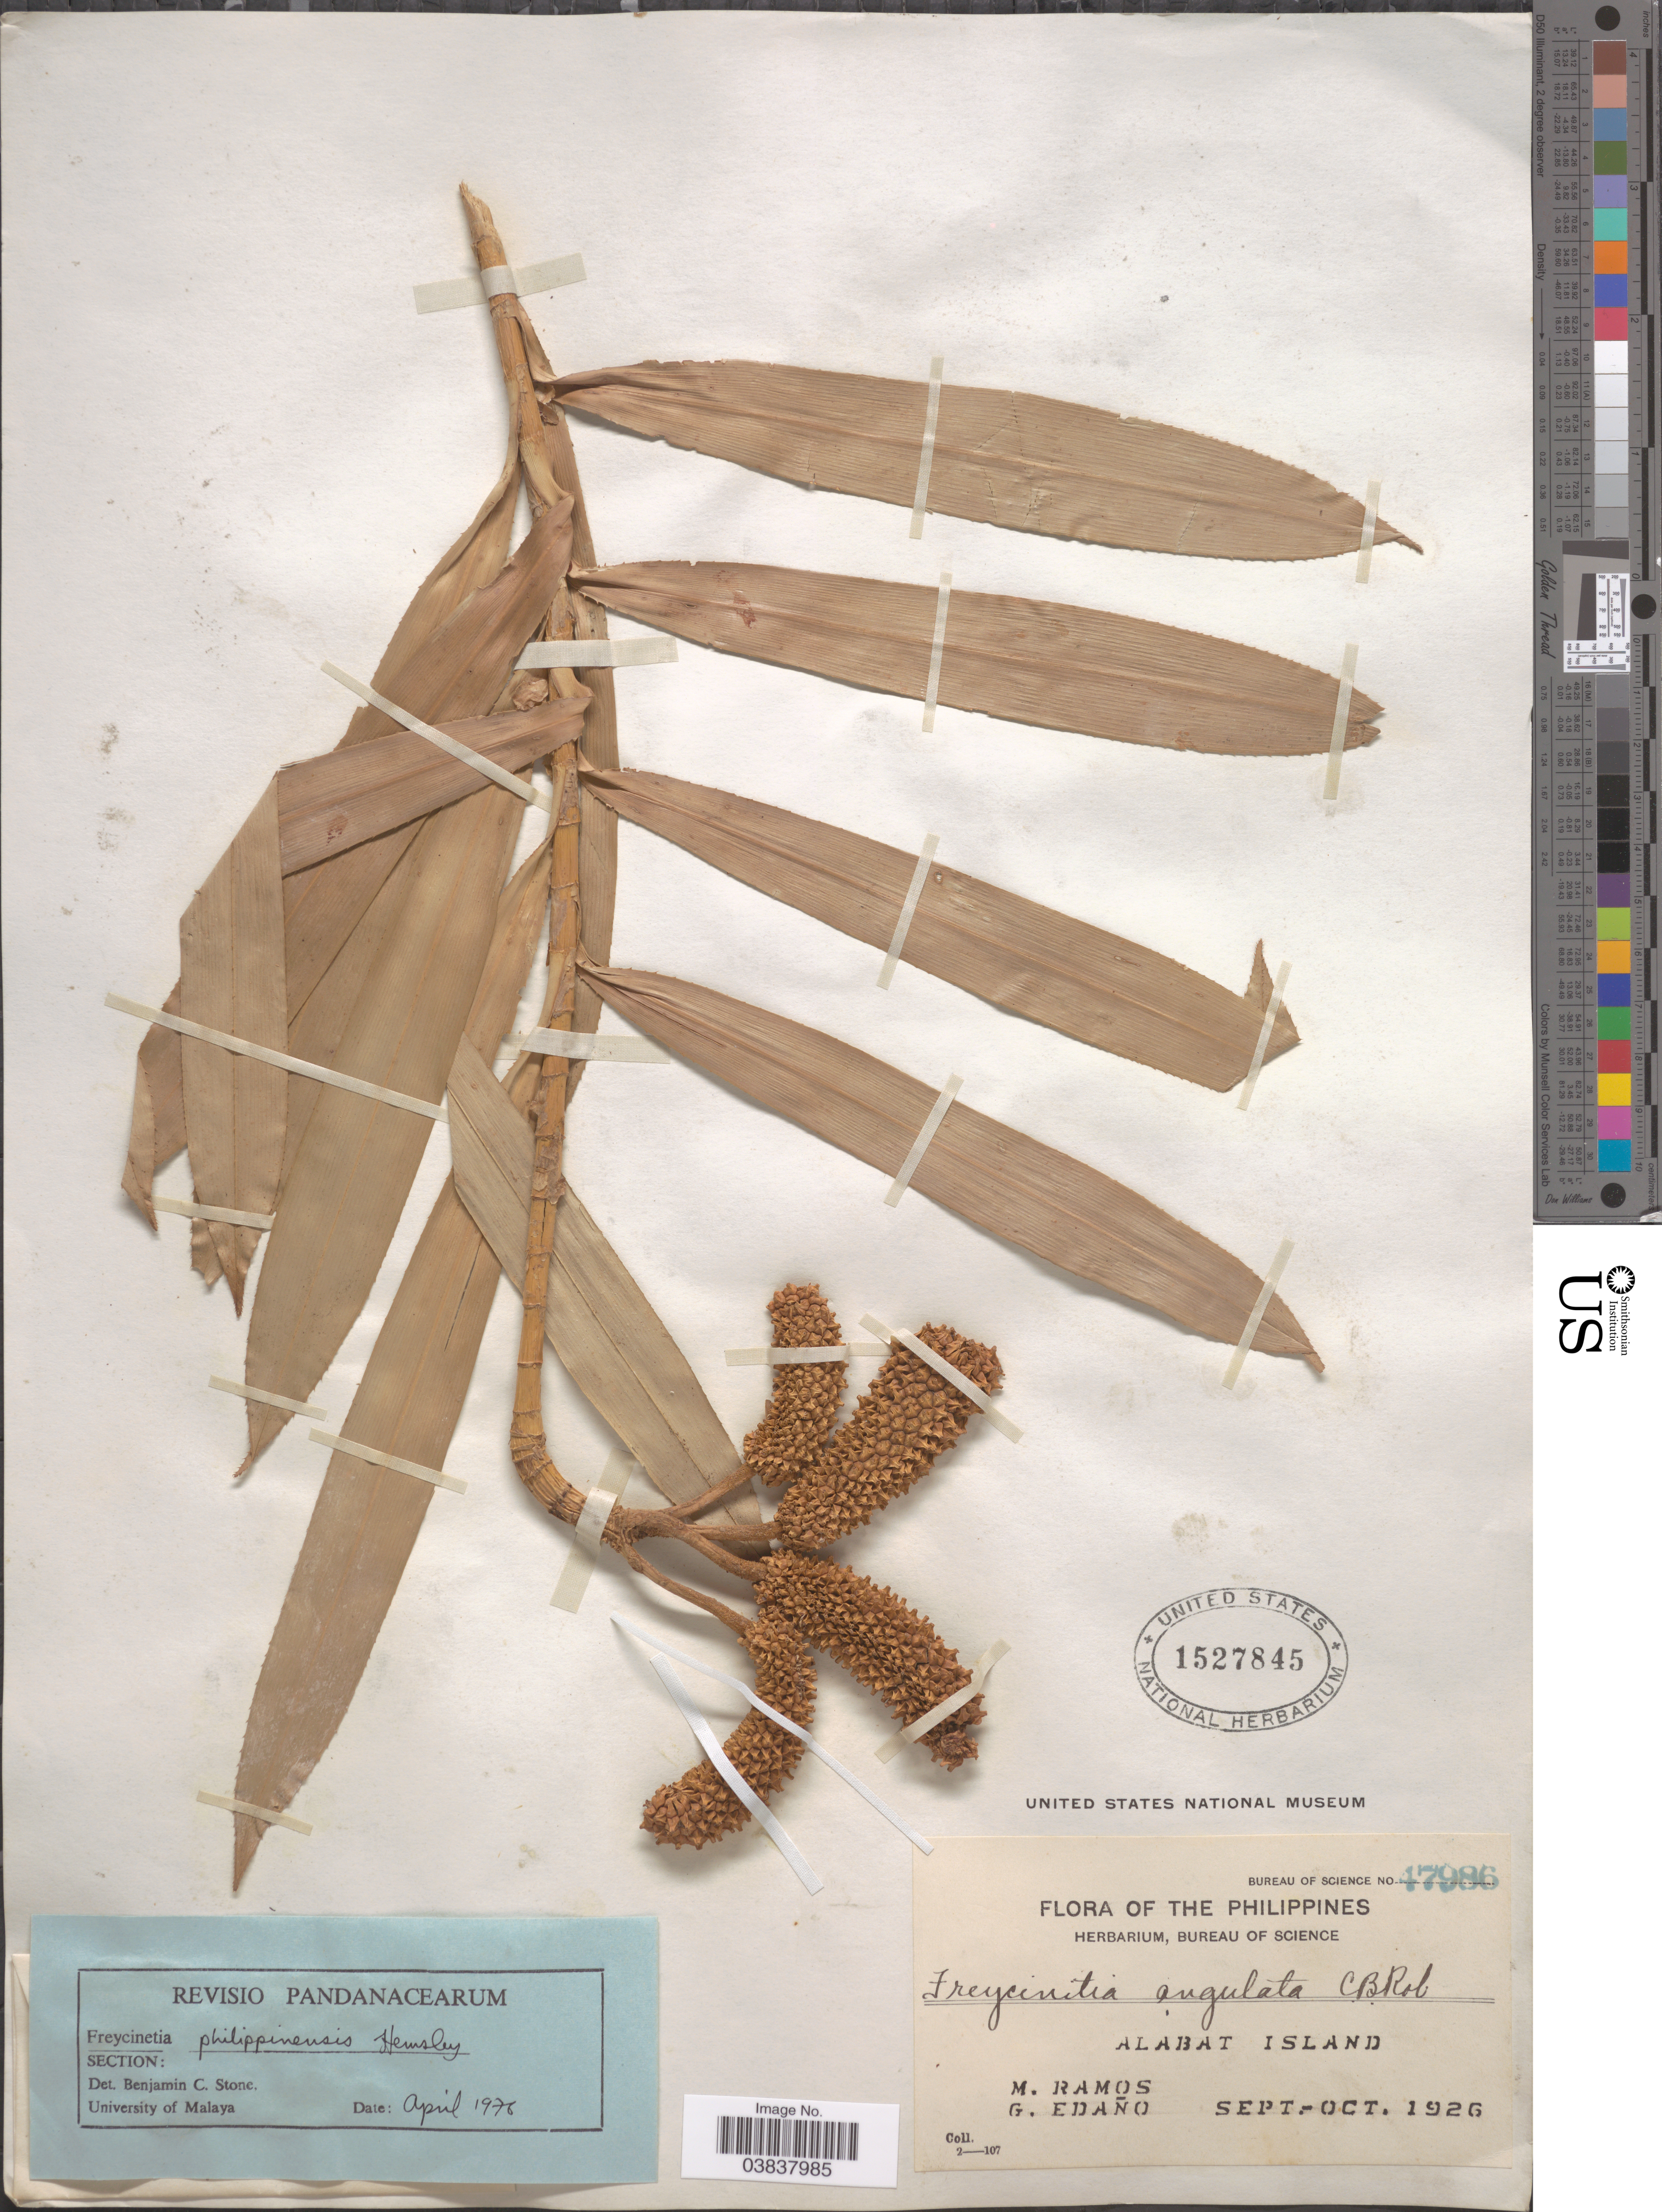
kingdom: Plantae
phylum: Tracheophyta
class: Liliopsida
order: Pandanales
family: Pandanaceae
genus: Freycinetia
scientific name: Freycinetia philippinensis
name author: Hemsl.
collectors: M. Ramos & G. Edaño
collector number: Bureau of Science 47986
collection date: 1926-09/1926-10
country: Philippines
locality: Alabat Island.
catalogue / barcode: US 1527845